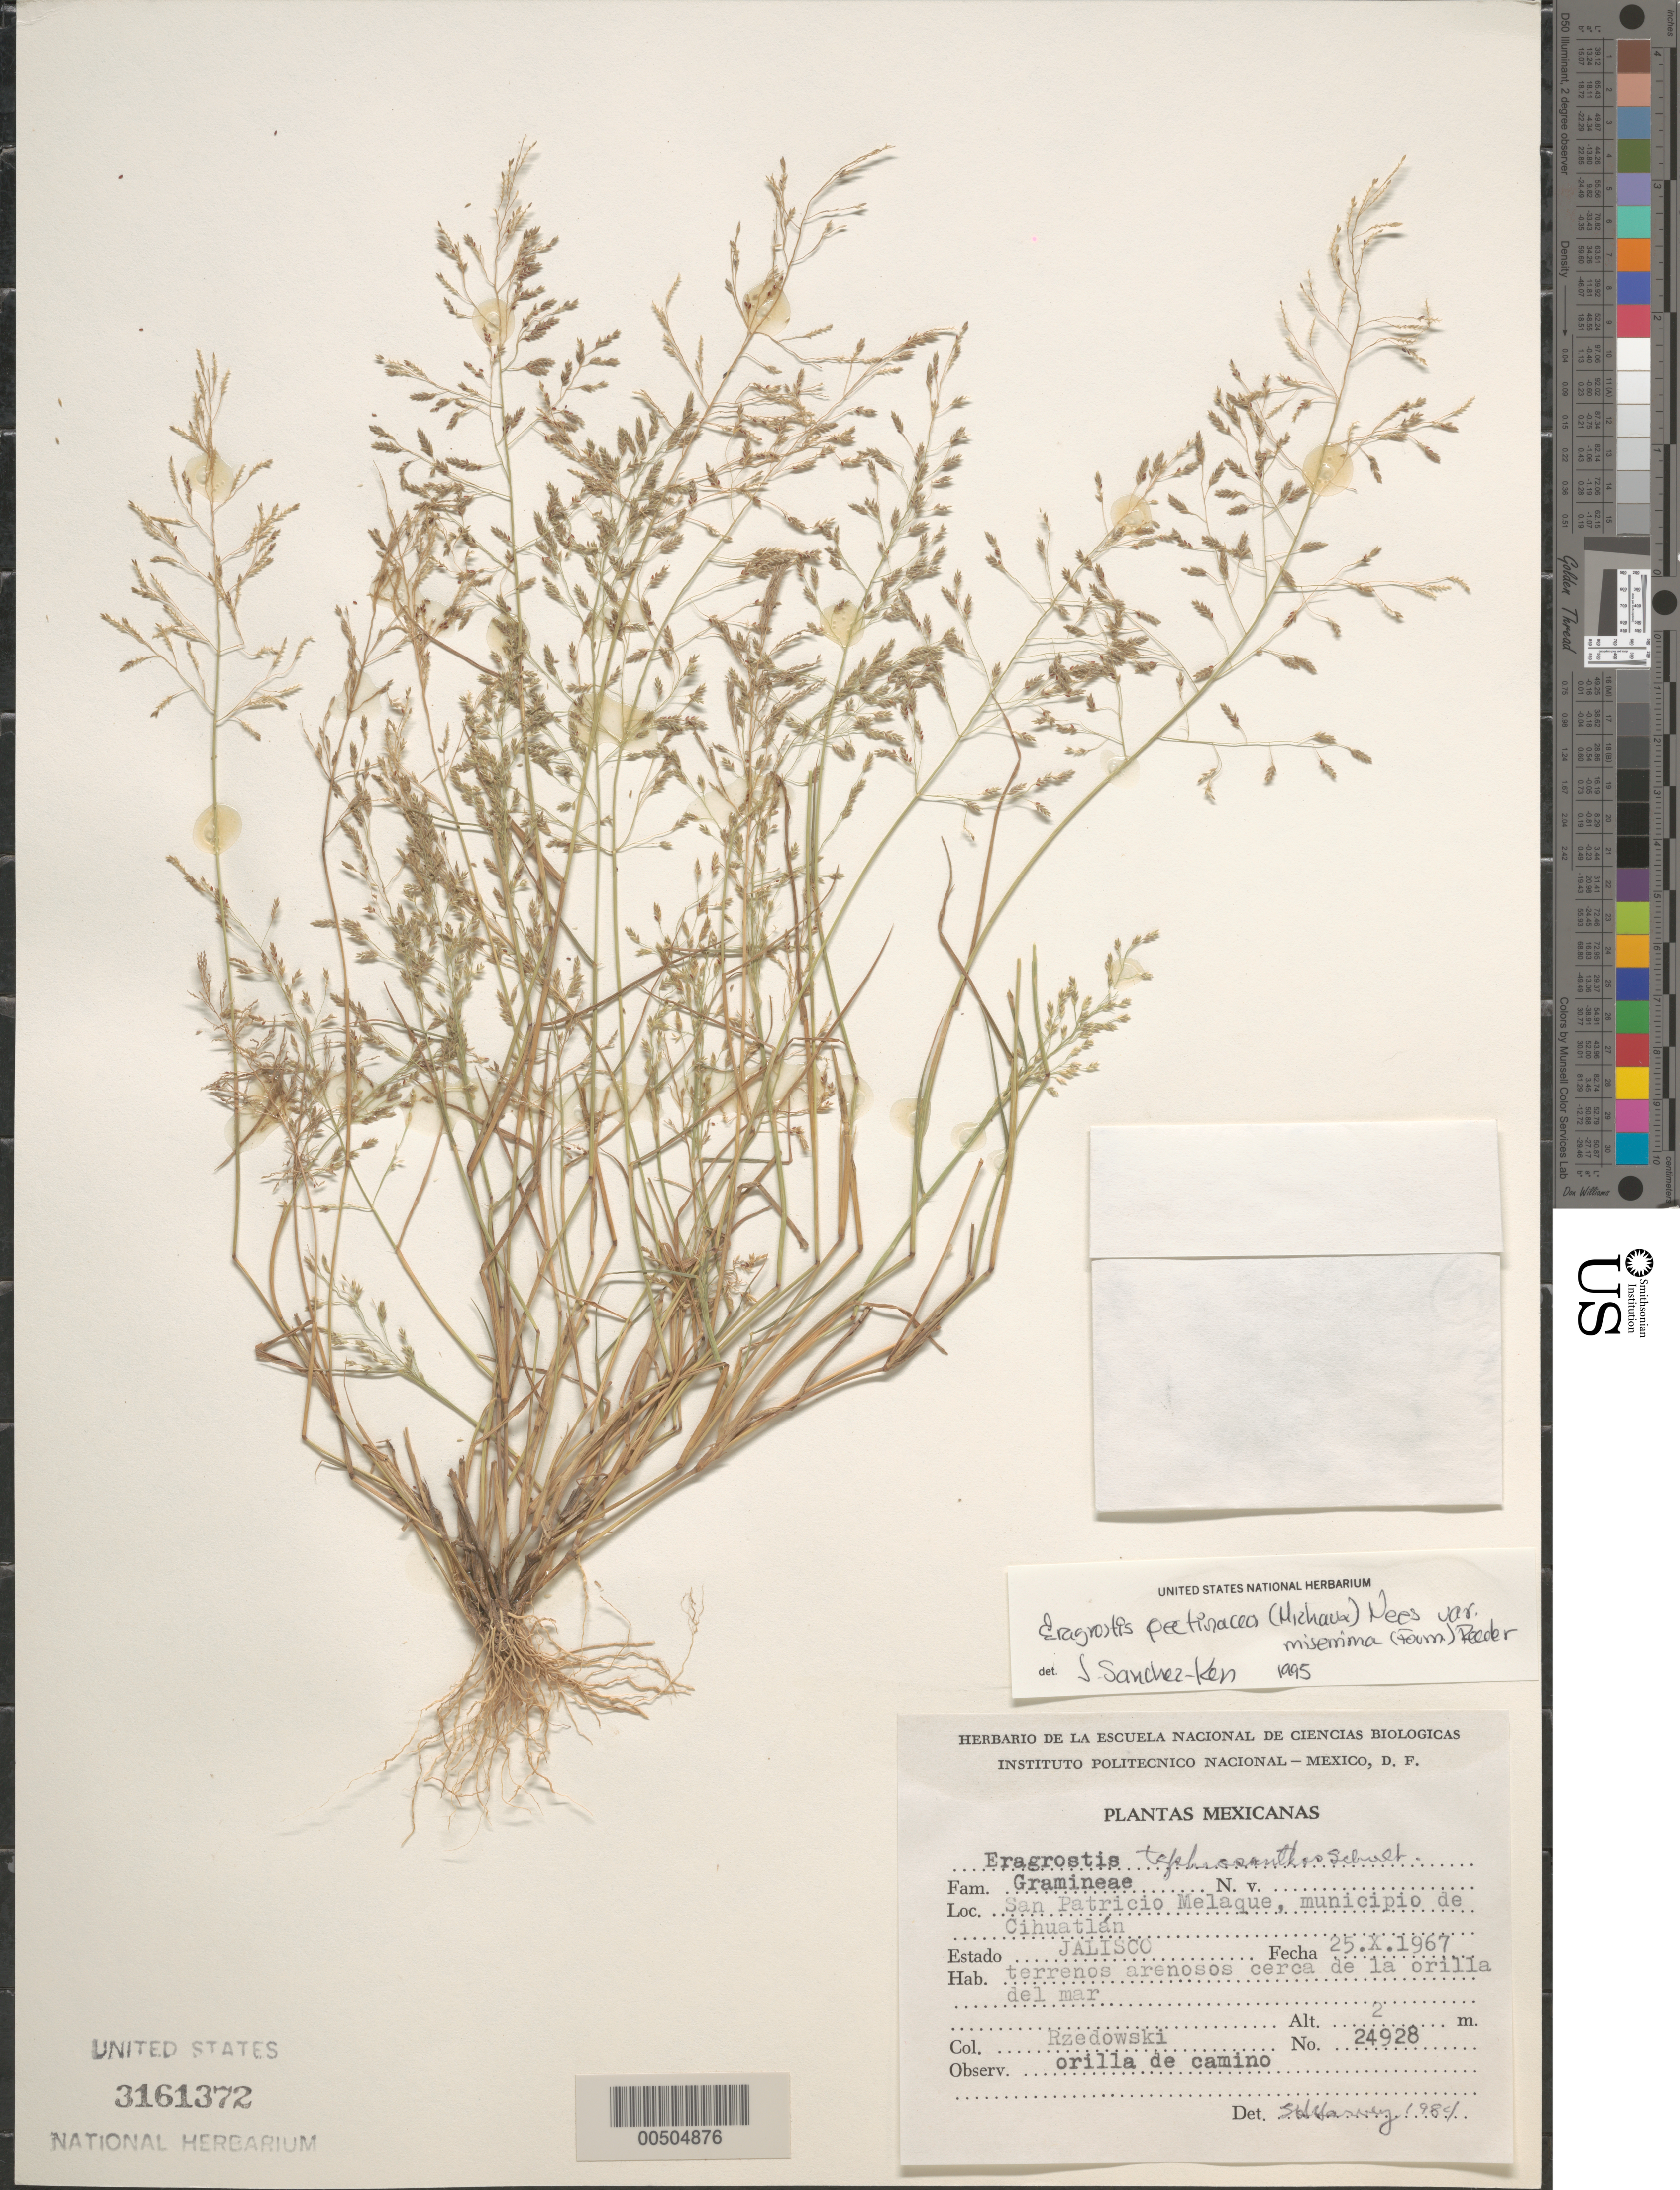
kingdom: Plantae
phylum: Tracheophyta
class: Liliopsida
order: Poales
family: Poaceae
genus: Eragrostis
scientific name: Eragrostis pectinacea var. miserrima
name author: (E. Fourn.) Reeder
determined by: Sánchez-Ken, J. G.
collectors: J. Rzedowski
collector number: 24928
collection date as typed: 25 Oct 1967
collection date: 1967-10-25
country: Mexico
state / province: Jalisco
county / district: Cihuatlán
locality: San Patricio Melaque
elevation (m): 2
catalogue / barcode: US 3161372